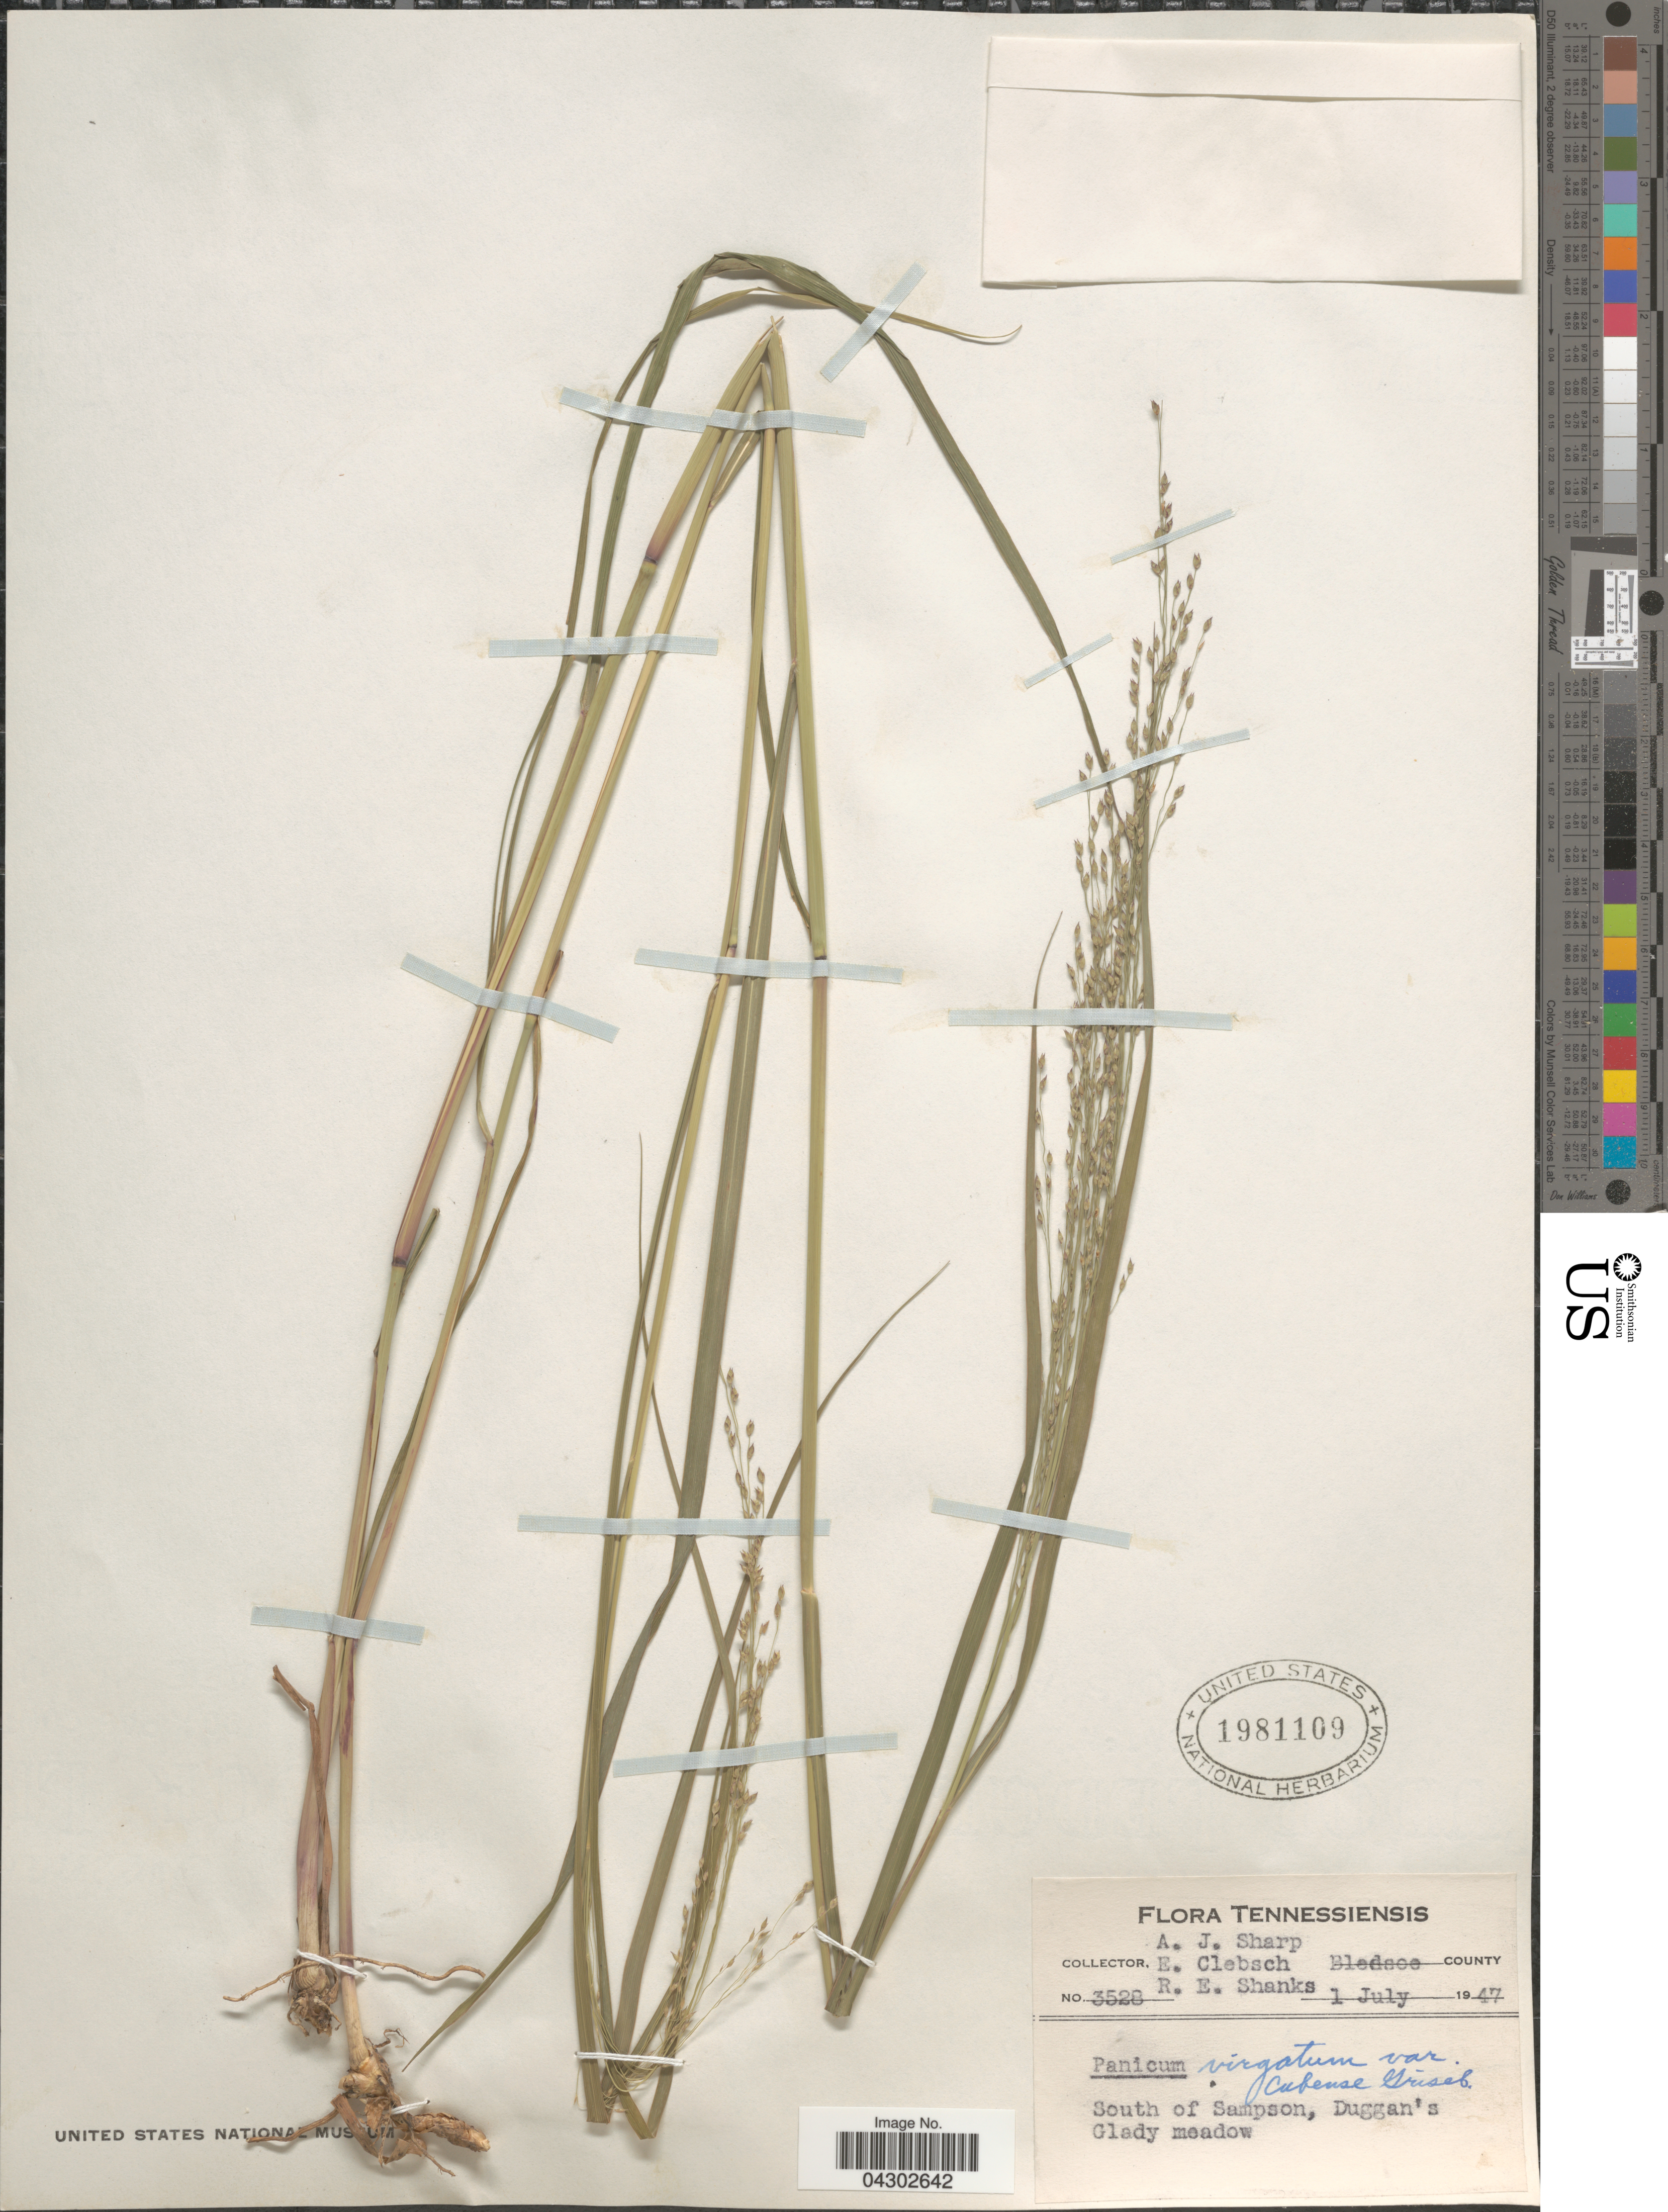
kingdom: Plantae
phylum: Tracheophyta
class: Liliopsida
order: Poales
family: Poaceae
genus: Panicum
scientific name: Panicum virgatum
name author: L.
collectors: A. J. Sharp, E. Clebsch & R. Shanks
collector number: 3528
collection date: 1947-07-01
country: United States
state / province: Tennessee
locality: Bledsoe County. South of Sampson, Duggan's Glady meadow.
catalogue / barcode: US 1981109